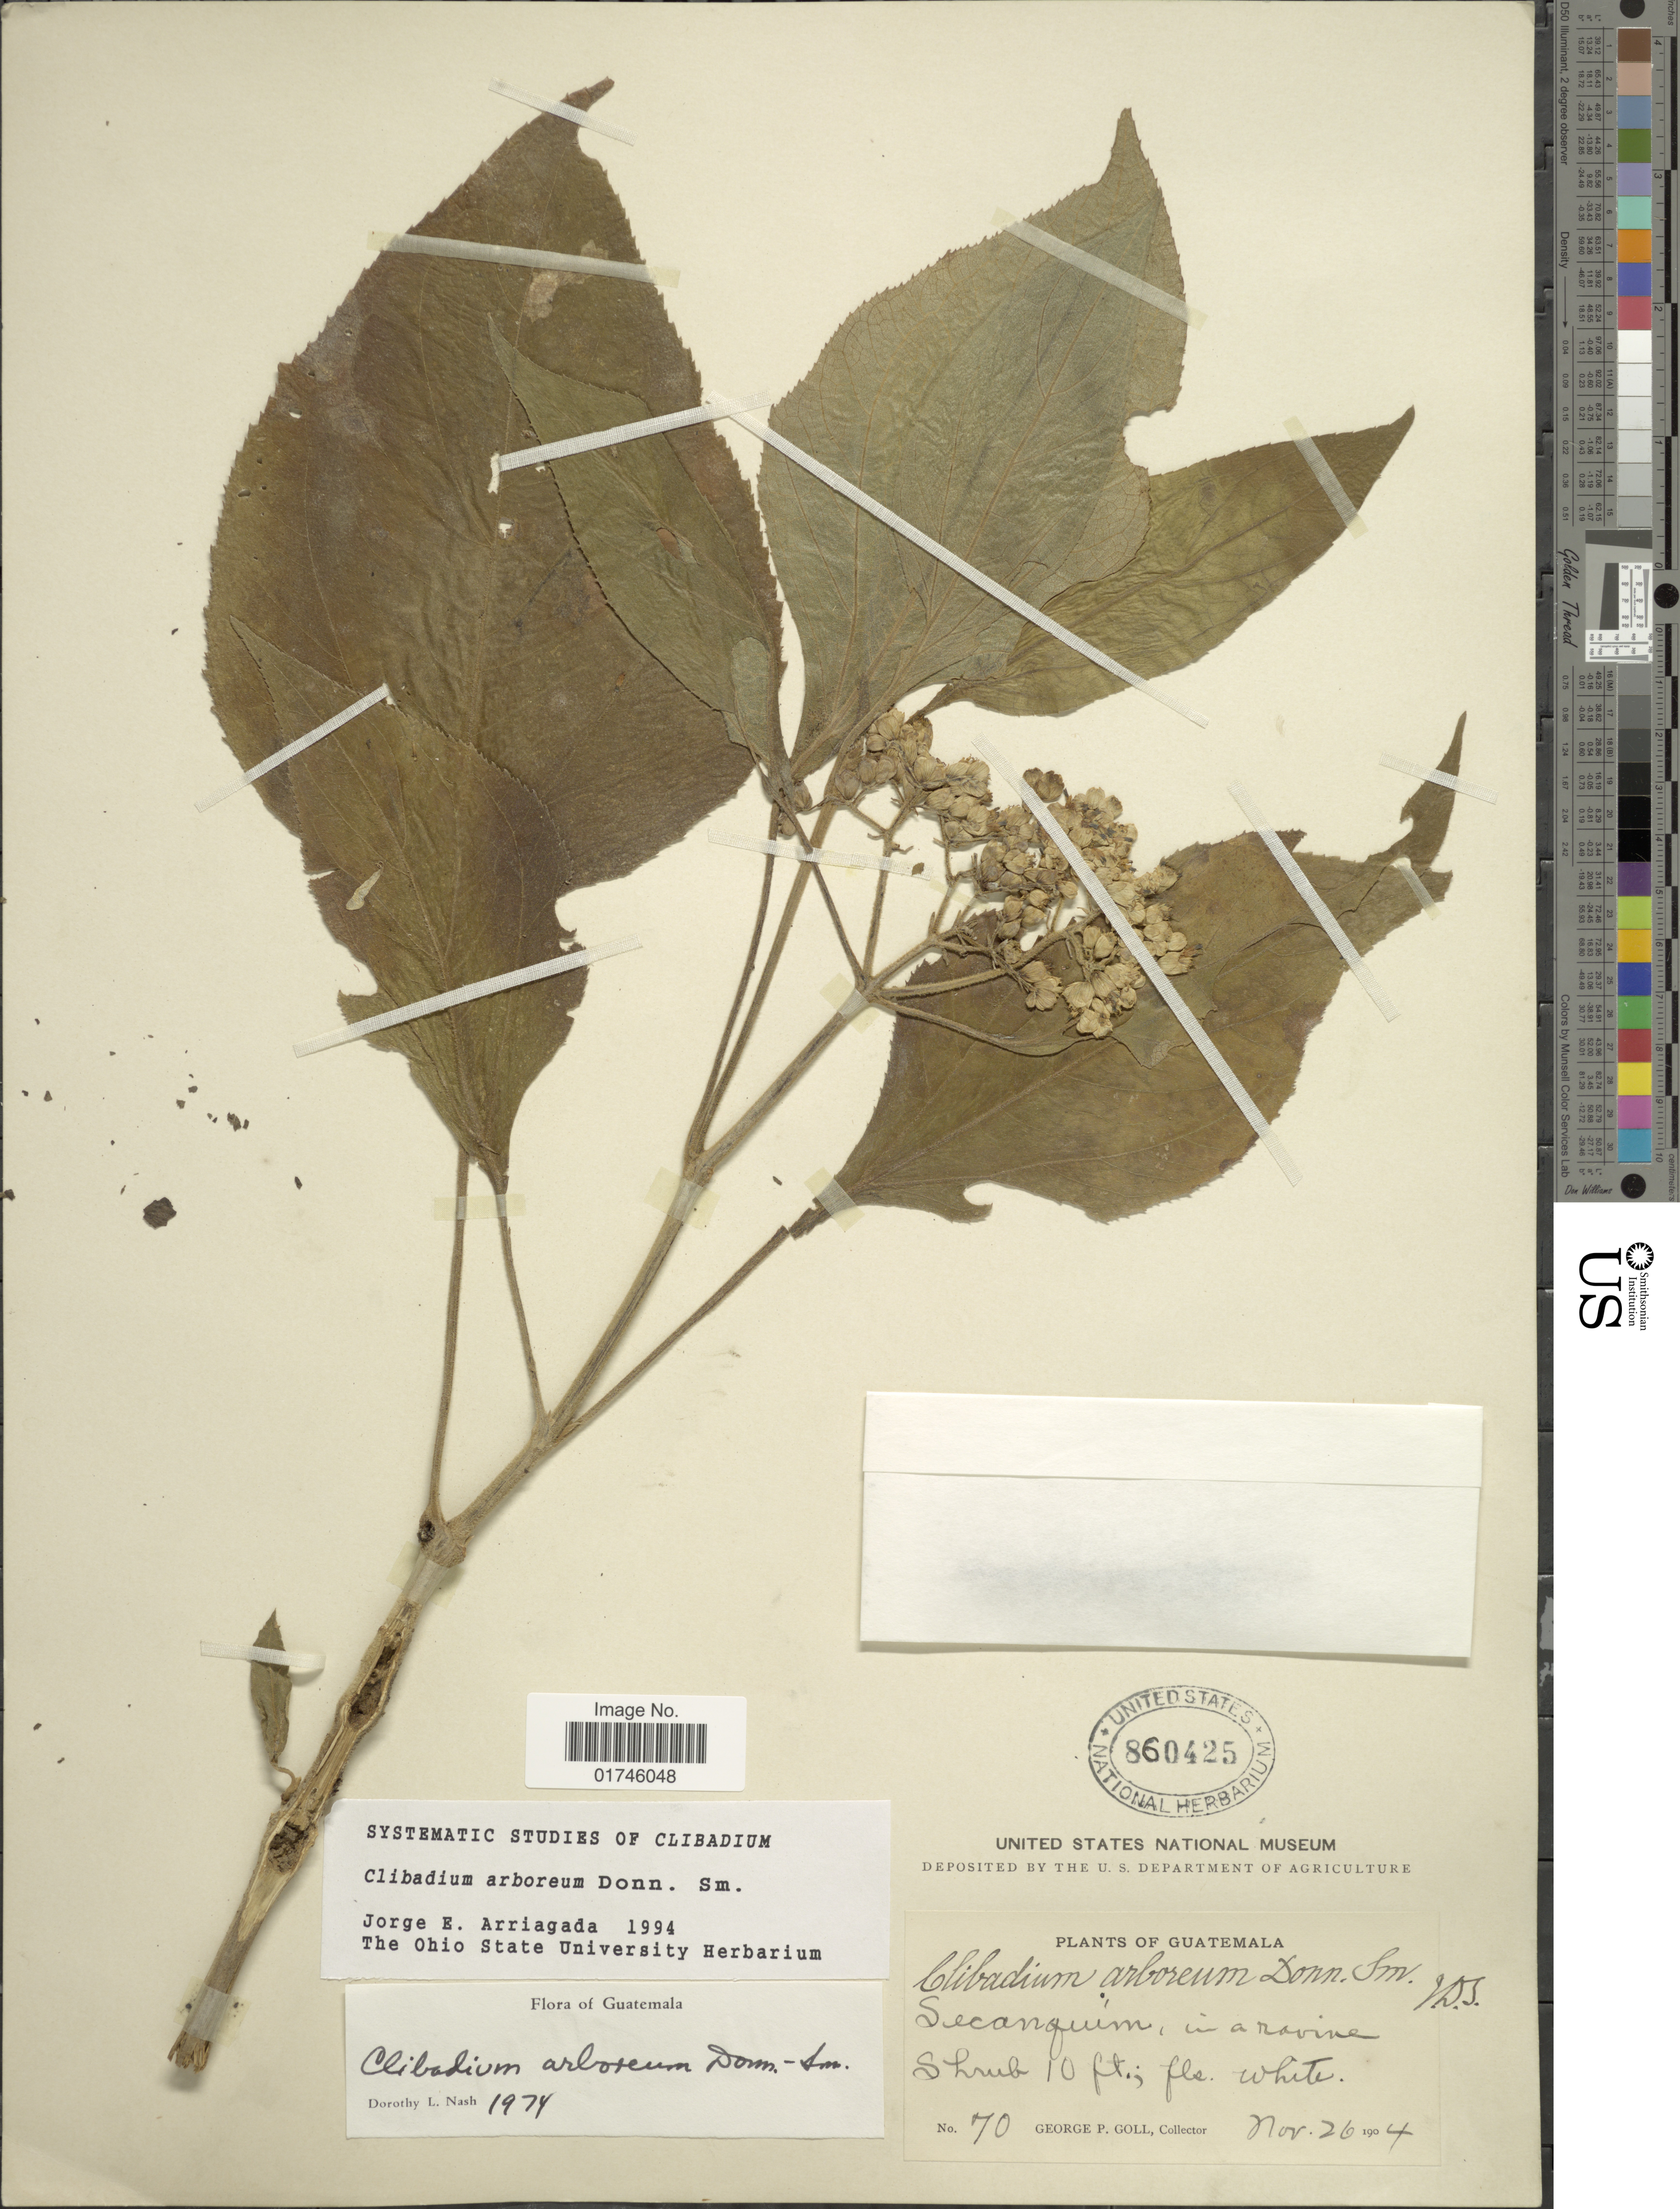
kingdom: Plantae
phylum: Tracheophyta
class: Magnoliopsida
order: Asterales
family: Asteraceae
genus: Clibadium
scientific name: Clibadium arboreum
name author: Donn. Sm.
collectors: G. P. Goll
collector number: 70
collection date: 1904-11-26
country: Guatemala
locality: Guatemala.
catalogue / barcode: US 860425